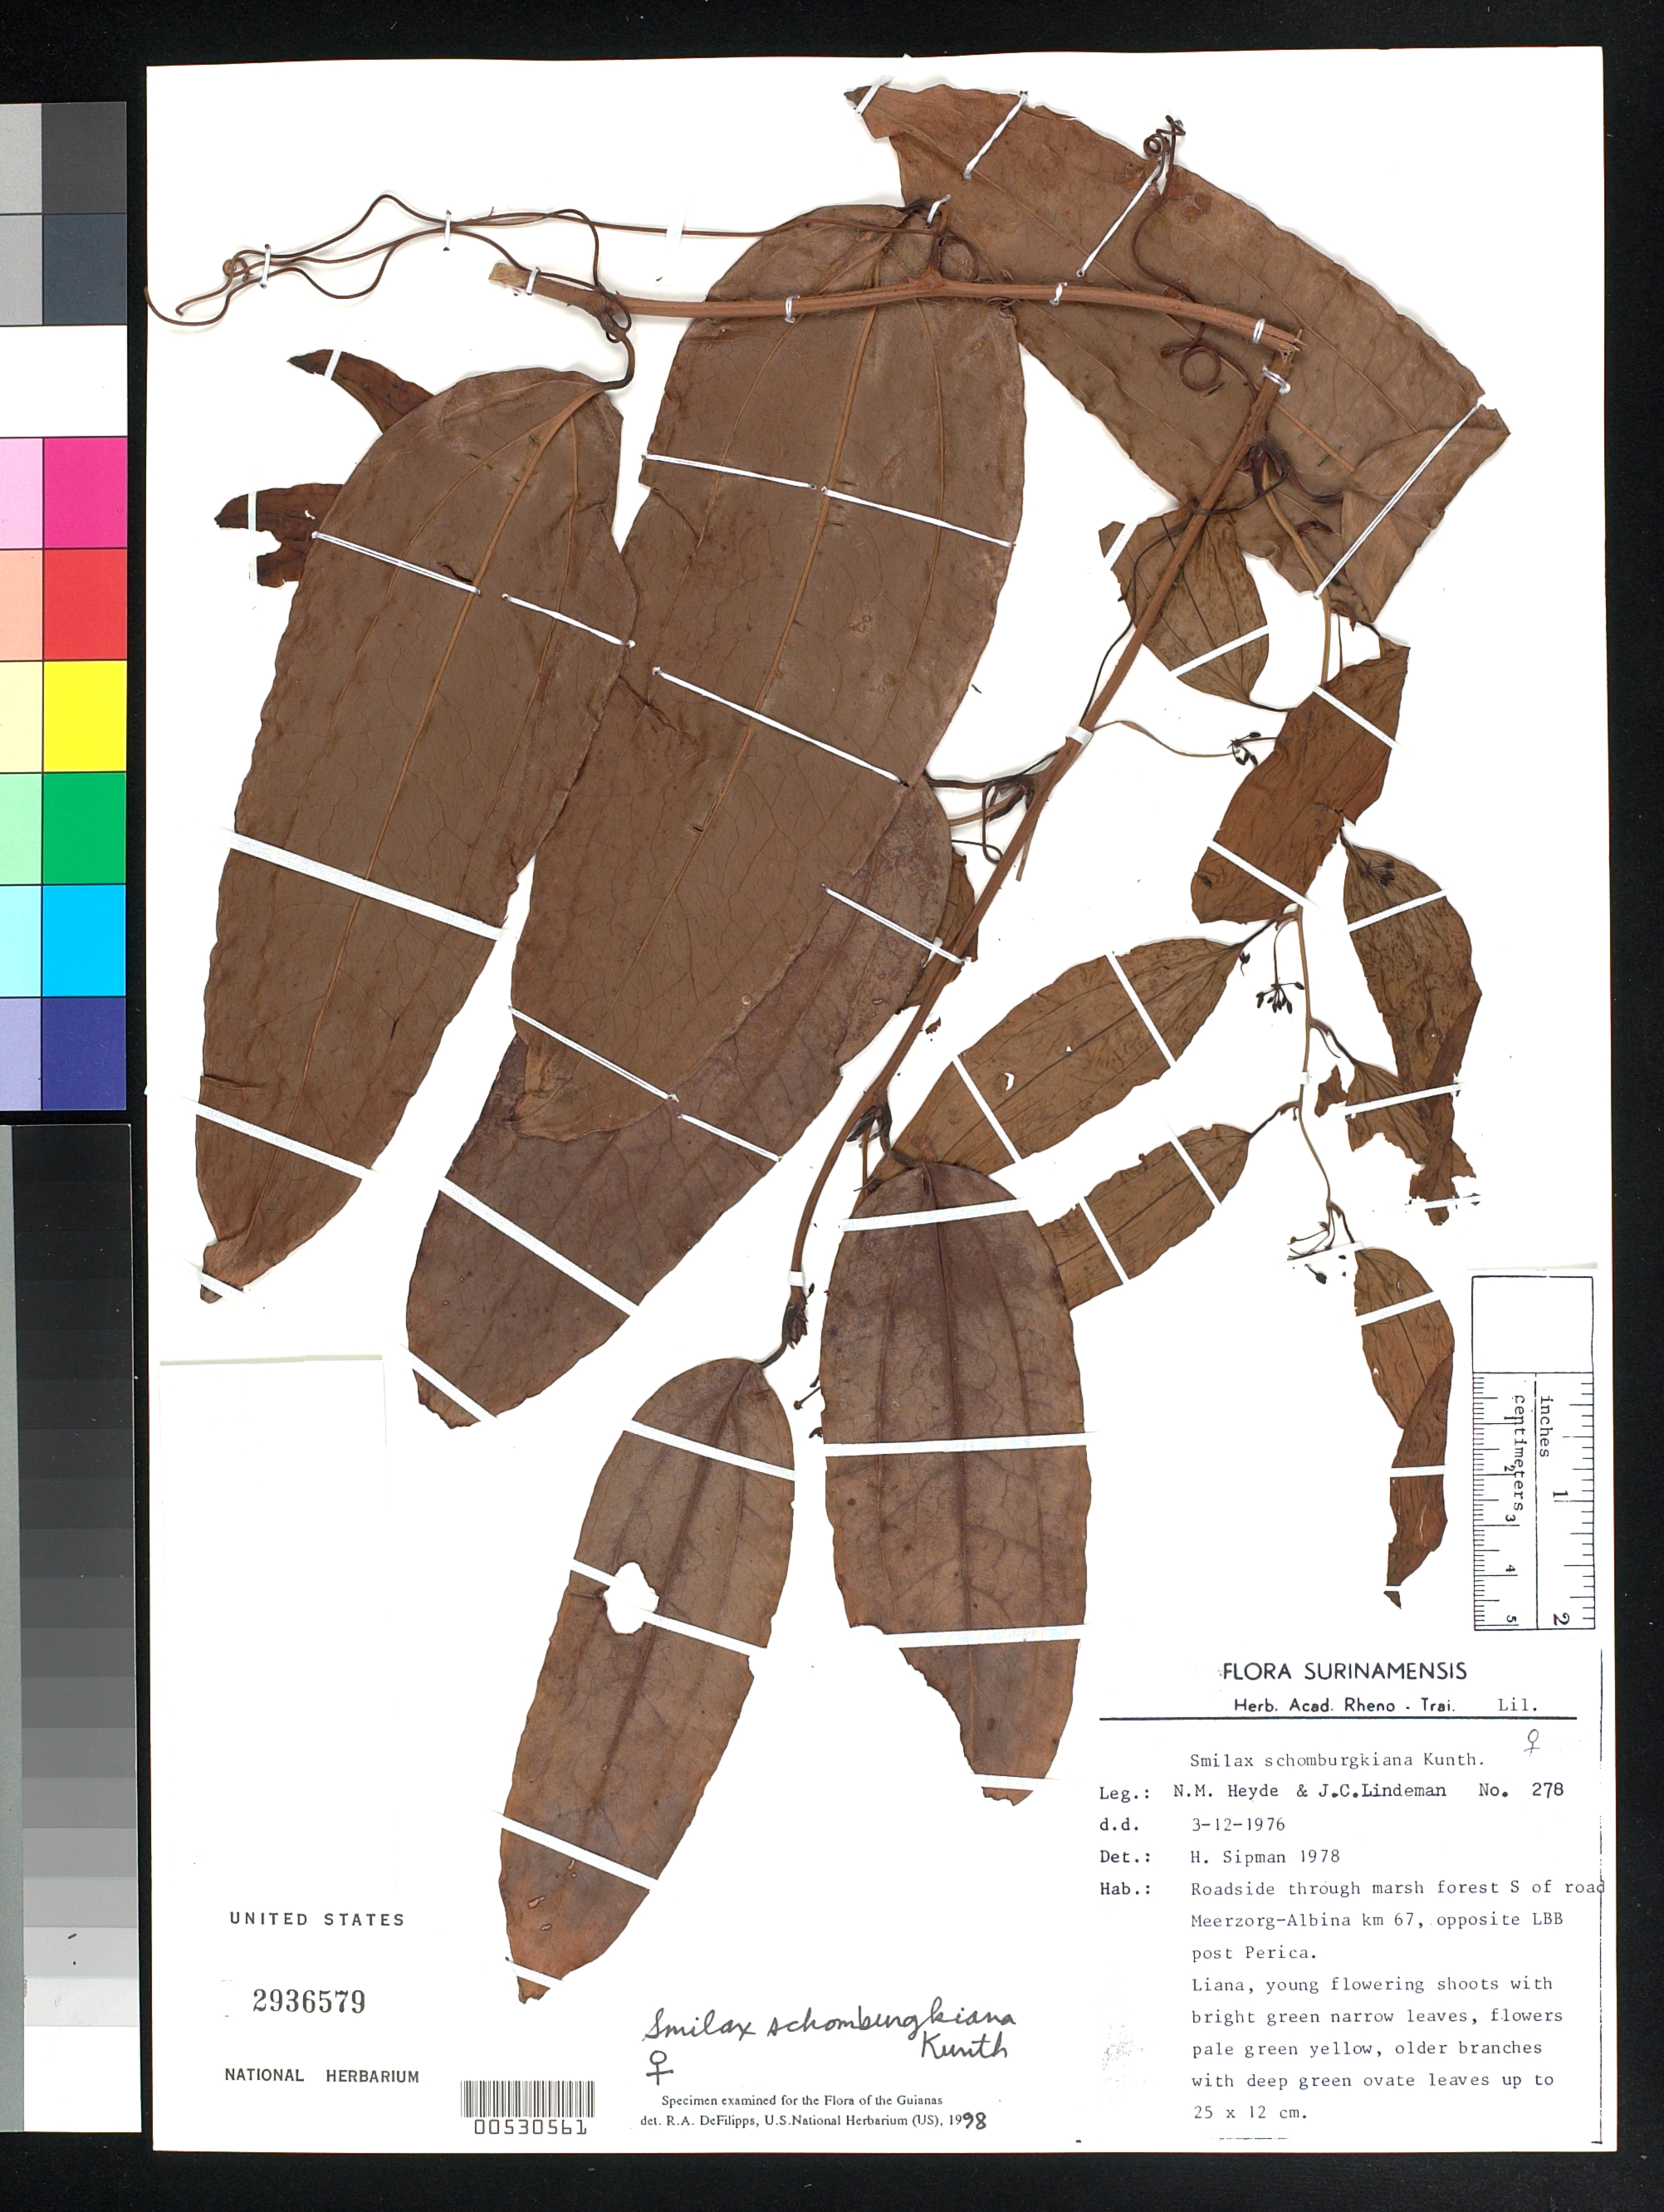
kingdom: Plantae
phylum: Tracheophyta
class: Liliopsida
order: Liliales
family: Smilacaceae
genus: Smilax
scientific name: Smilax schomburgkiana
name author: Kunth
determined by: DeFilipps, R. A.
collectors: N. M. Heyde & J. C. Lindeman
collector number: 278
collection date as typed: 3-Dec-76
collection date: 1976-12-03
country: Suriname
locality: Meerzorg-Albina Road, km 67, opposite LBB post Perica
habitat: Roadside through marsh forest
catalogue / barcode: US 2936579